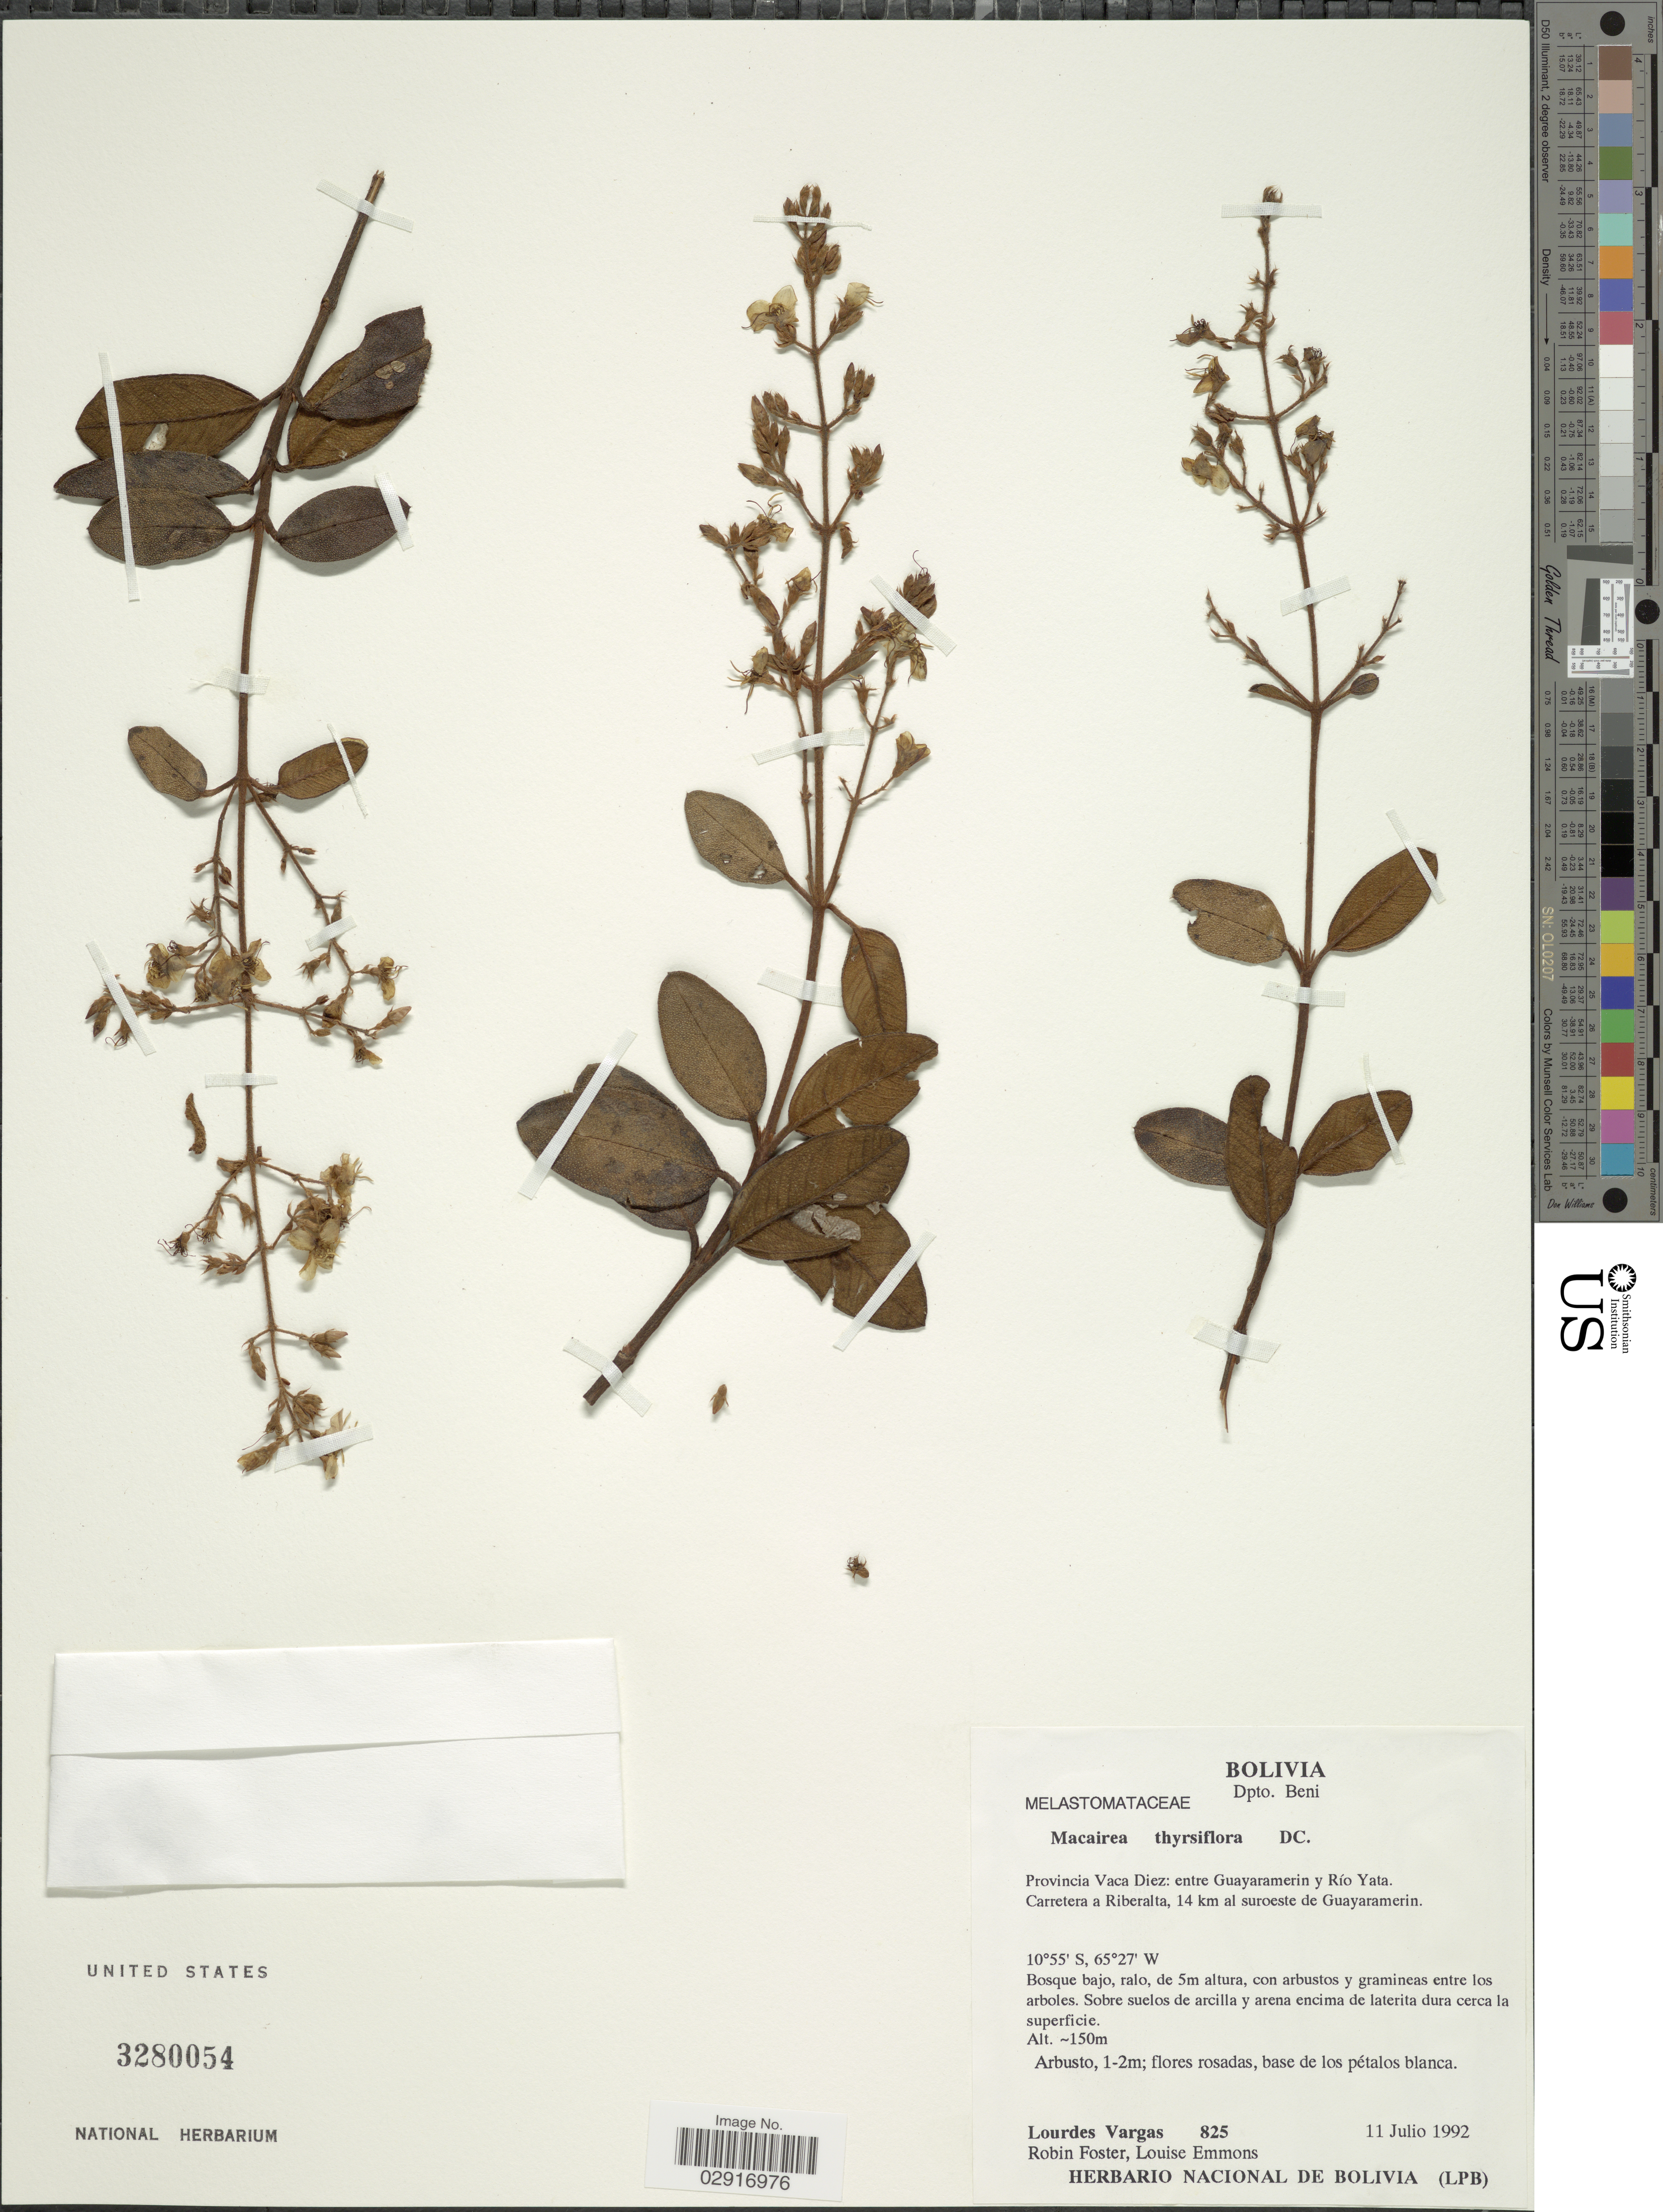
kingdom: Plantae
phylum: Tracheophyta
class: Magnoliopsida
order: Myrtales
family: Melastomataceae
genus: Macairea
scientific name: Macairea aspera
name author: N.E. Br.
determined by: Nunes da Silva, Diego, (RB), Jardim Botanico do Rio de Janeiro - Herbario (BRAZIL)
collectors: L. Vargas, R. B. Foster & L. Emmons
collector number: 825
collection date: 1992-07-11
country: Bolivia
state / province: Beni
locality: Dpto. Beni. Provincia Vaca Diez: entre Guayaramerin y Río Yata. Carretera a Riberalta, 14 km al suroeste de Guayaramerin.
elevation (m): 150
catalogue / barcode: US 3280054